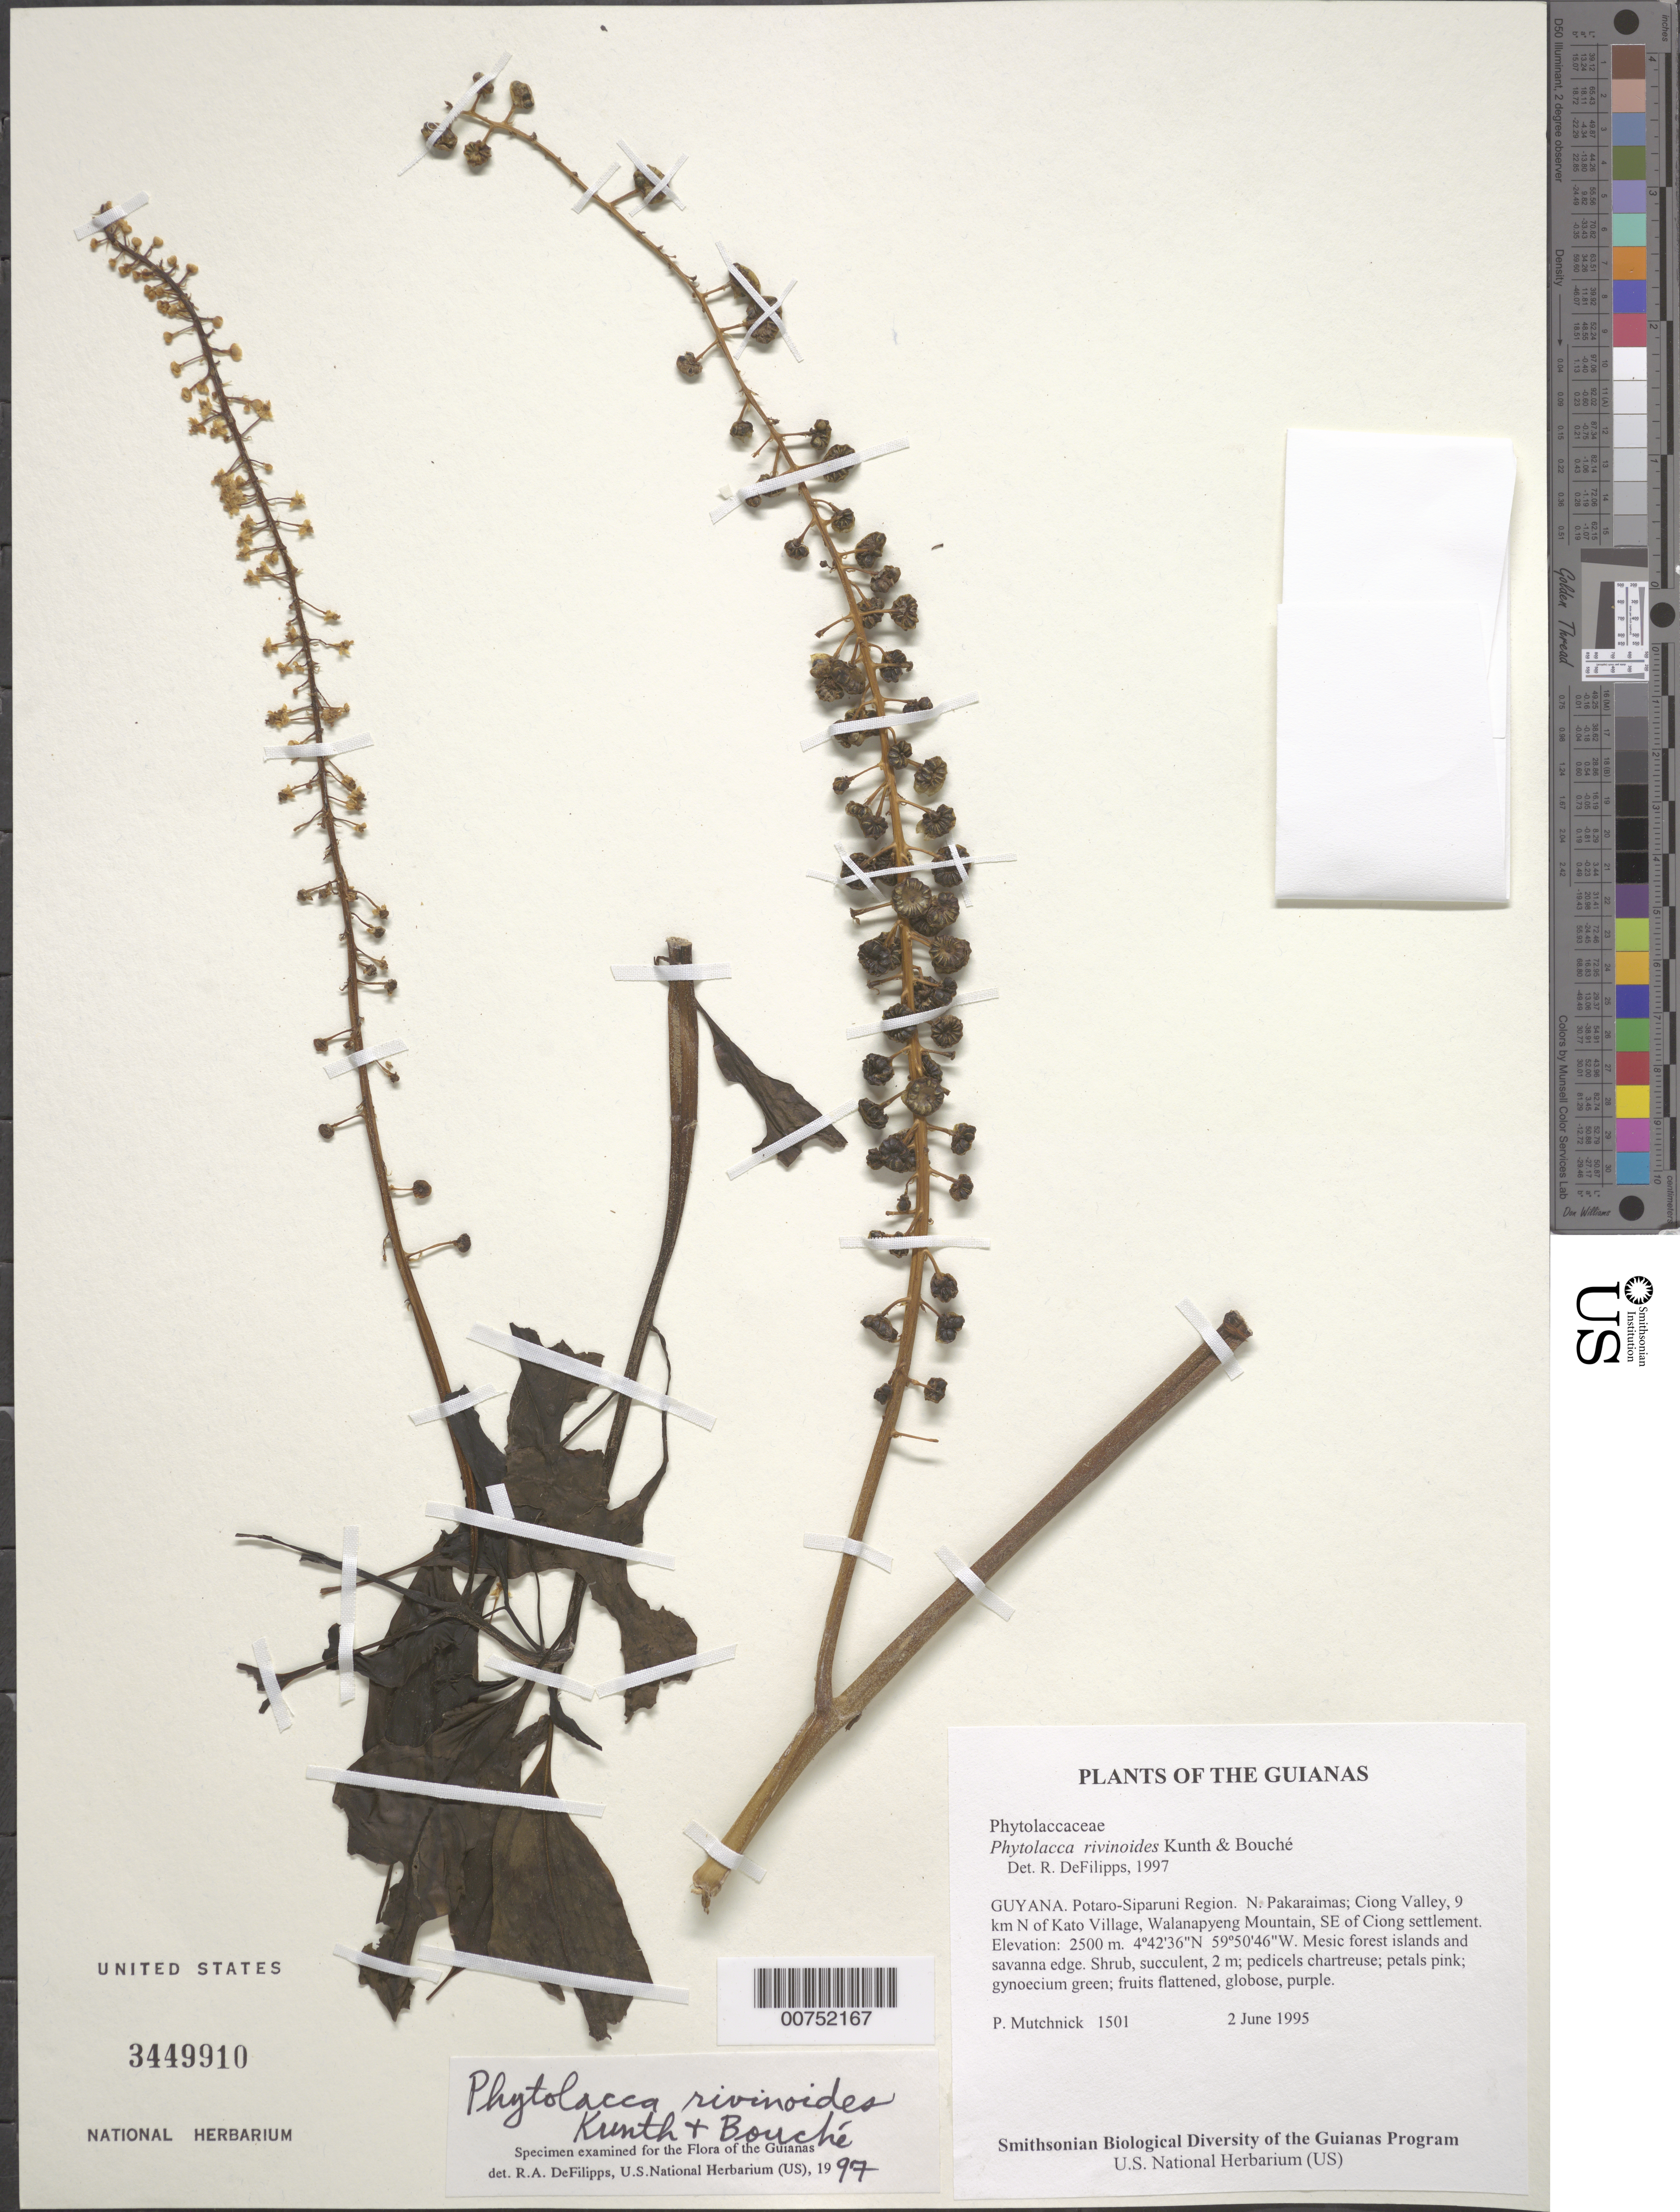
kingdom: Plantae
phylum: Tracheophyta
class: Magnoliopsida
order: Caryophyllales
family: Phytolaccaceae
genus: Phytolacca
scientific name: Phytolacca rivinoides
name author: Kunth & C.D. Bouché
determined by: DeFilipps, R. A.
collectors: P. Mutchnick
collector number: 1501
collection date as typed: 2 June 1995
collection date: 1995-06-02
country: Guyana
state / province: Potaro-Siparuni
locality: N. Pakaraimas; Ciong Valley, 9 km N of Kato Village, Walanapyeng Mountain, SE of Ciong settlement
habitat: Mesic forest islands and savanna edge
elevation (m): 2500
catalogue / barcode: US 3449910